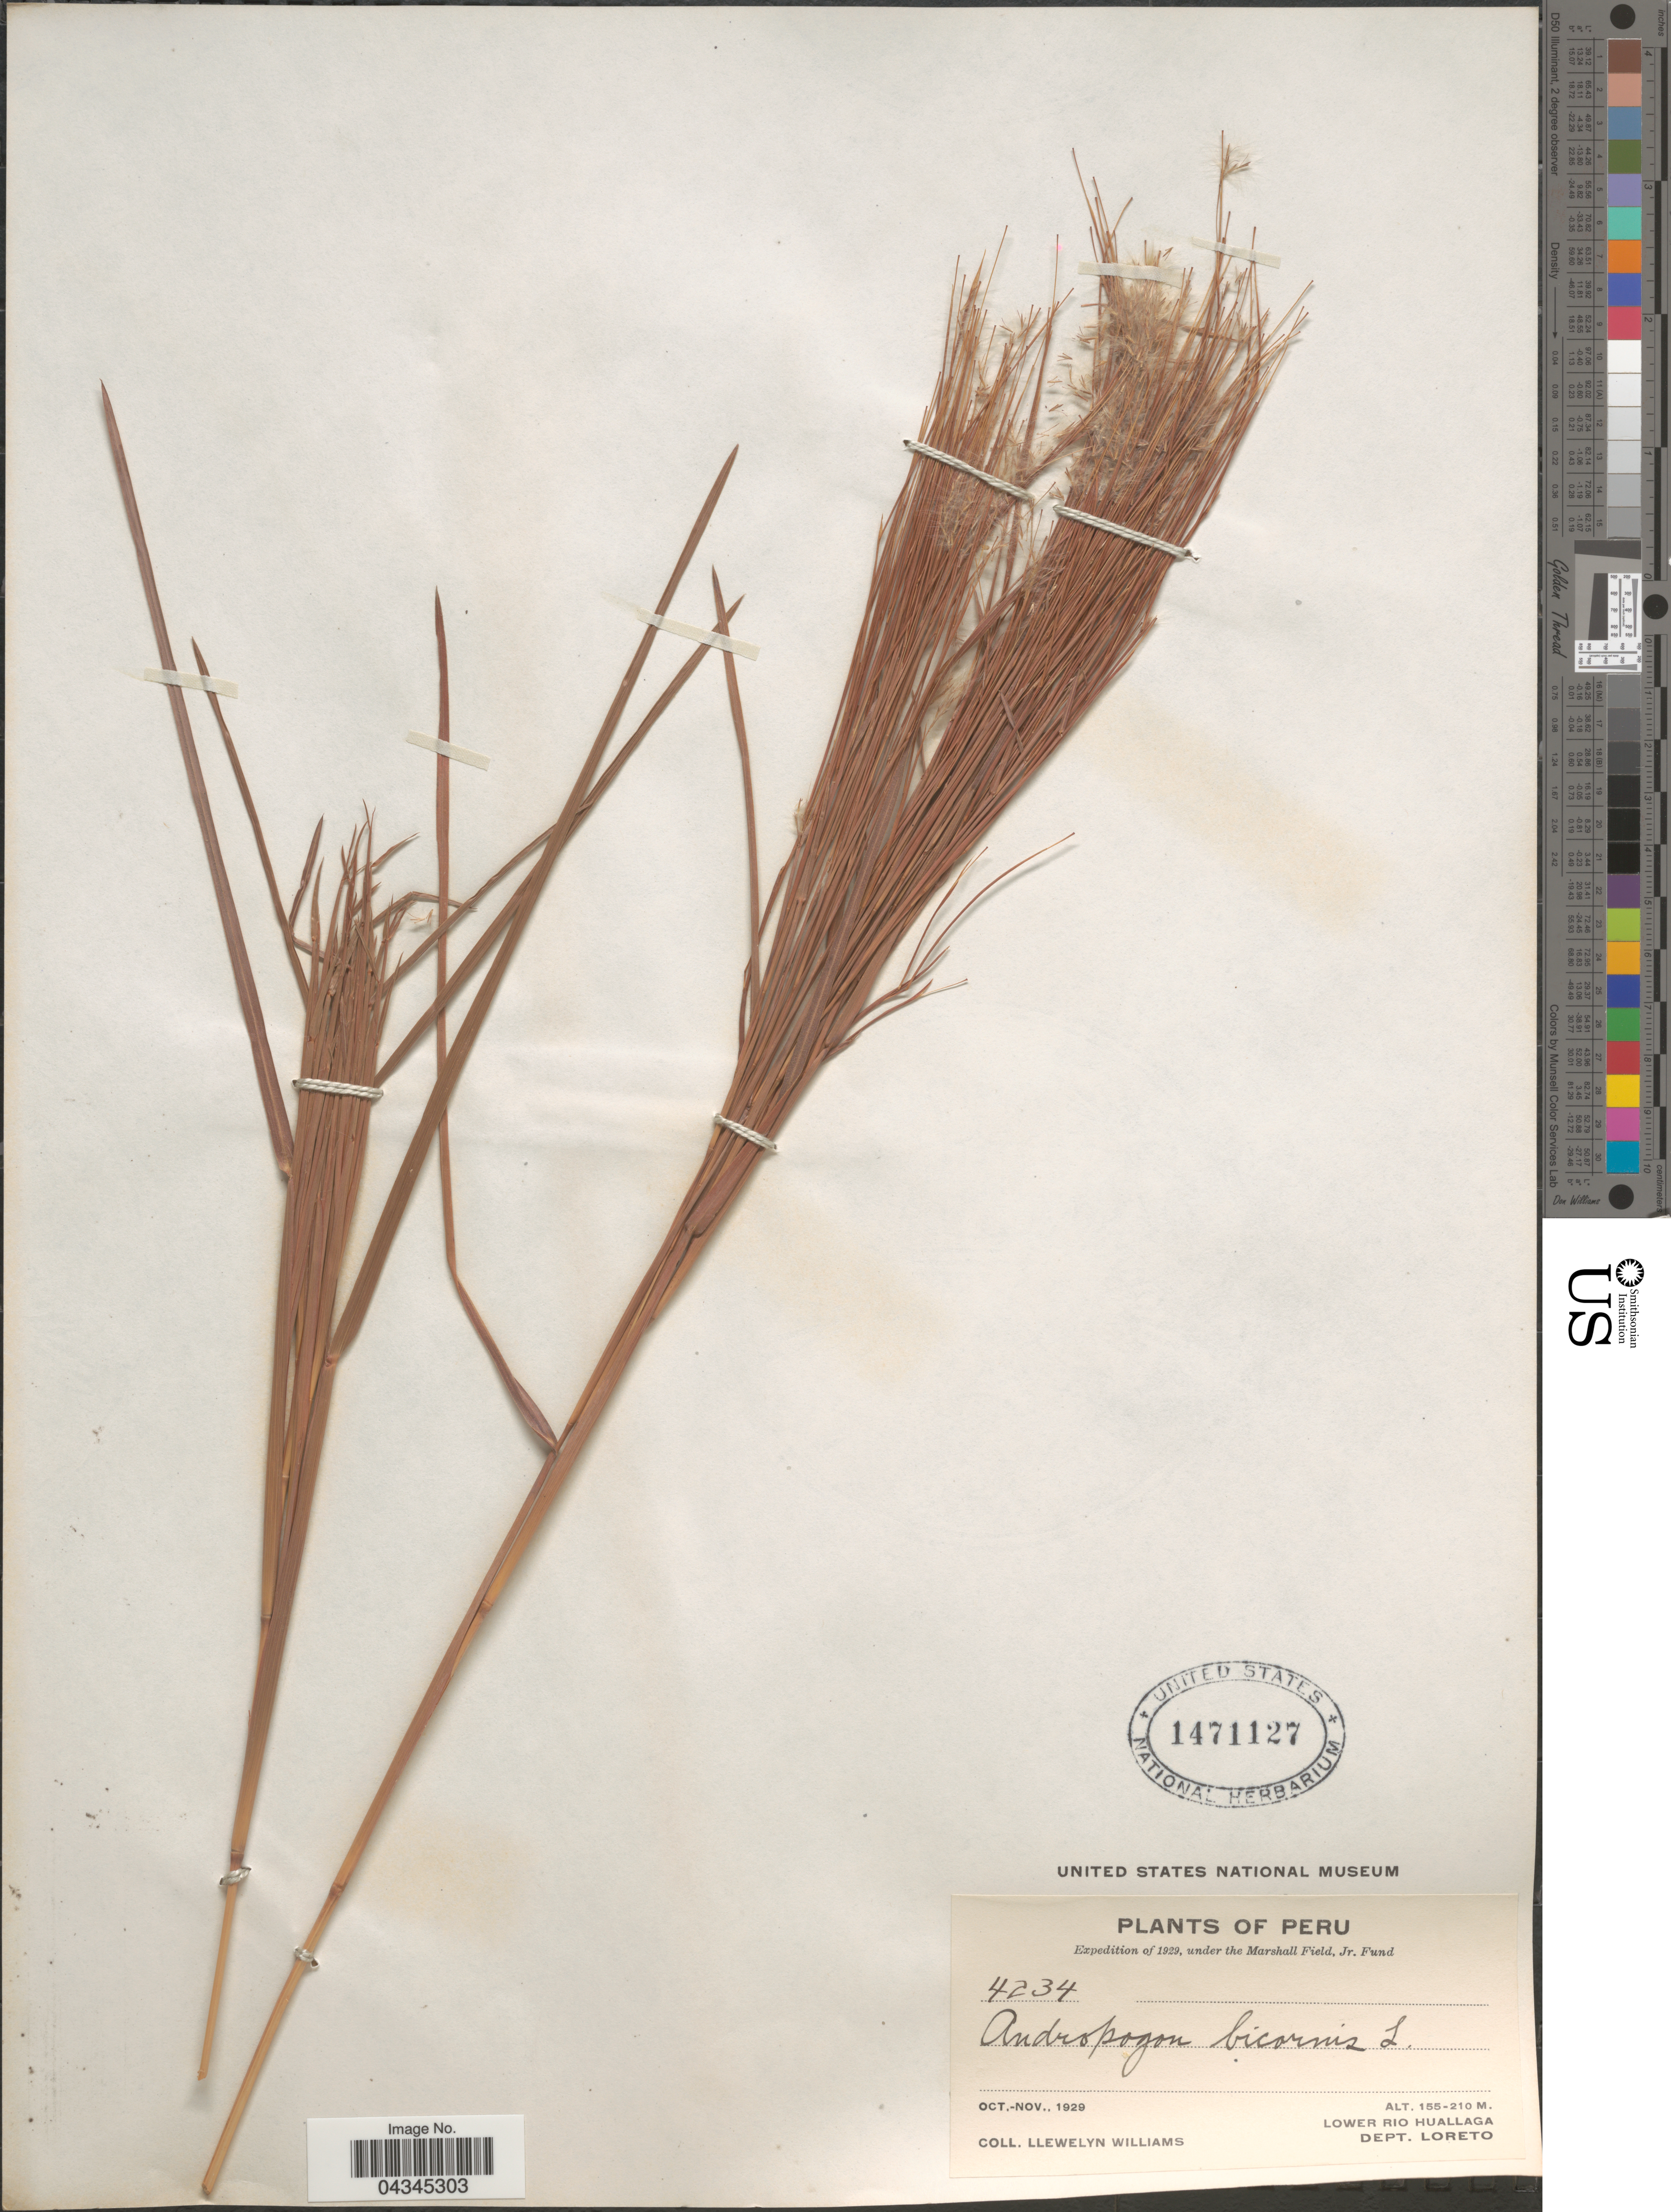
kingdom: Plantae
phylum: Tracheophyta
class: Liliopsida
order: Poales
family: Poaceae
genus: Andropogon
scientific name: Andropogon bicornis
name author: L.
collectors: Ll. Williams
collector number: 4234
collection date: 1929-10/1929-11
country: Peru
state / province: Loreto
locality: Expedition of 1929. Lower Rio Huallaga. Dept. Loreto.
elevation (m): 155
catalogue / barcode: US 1471127